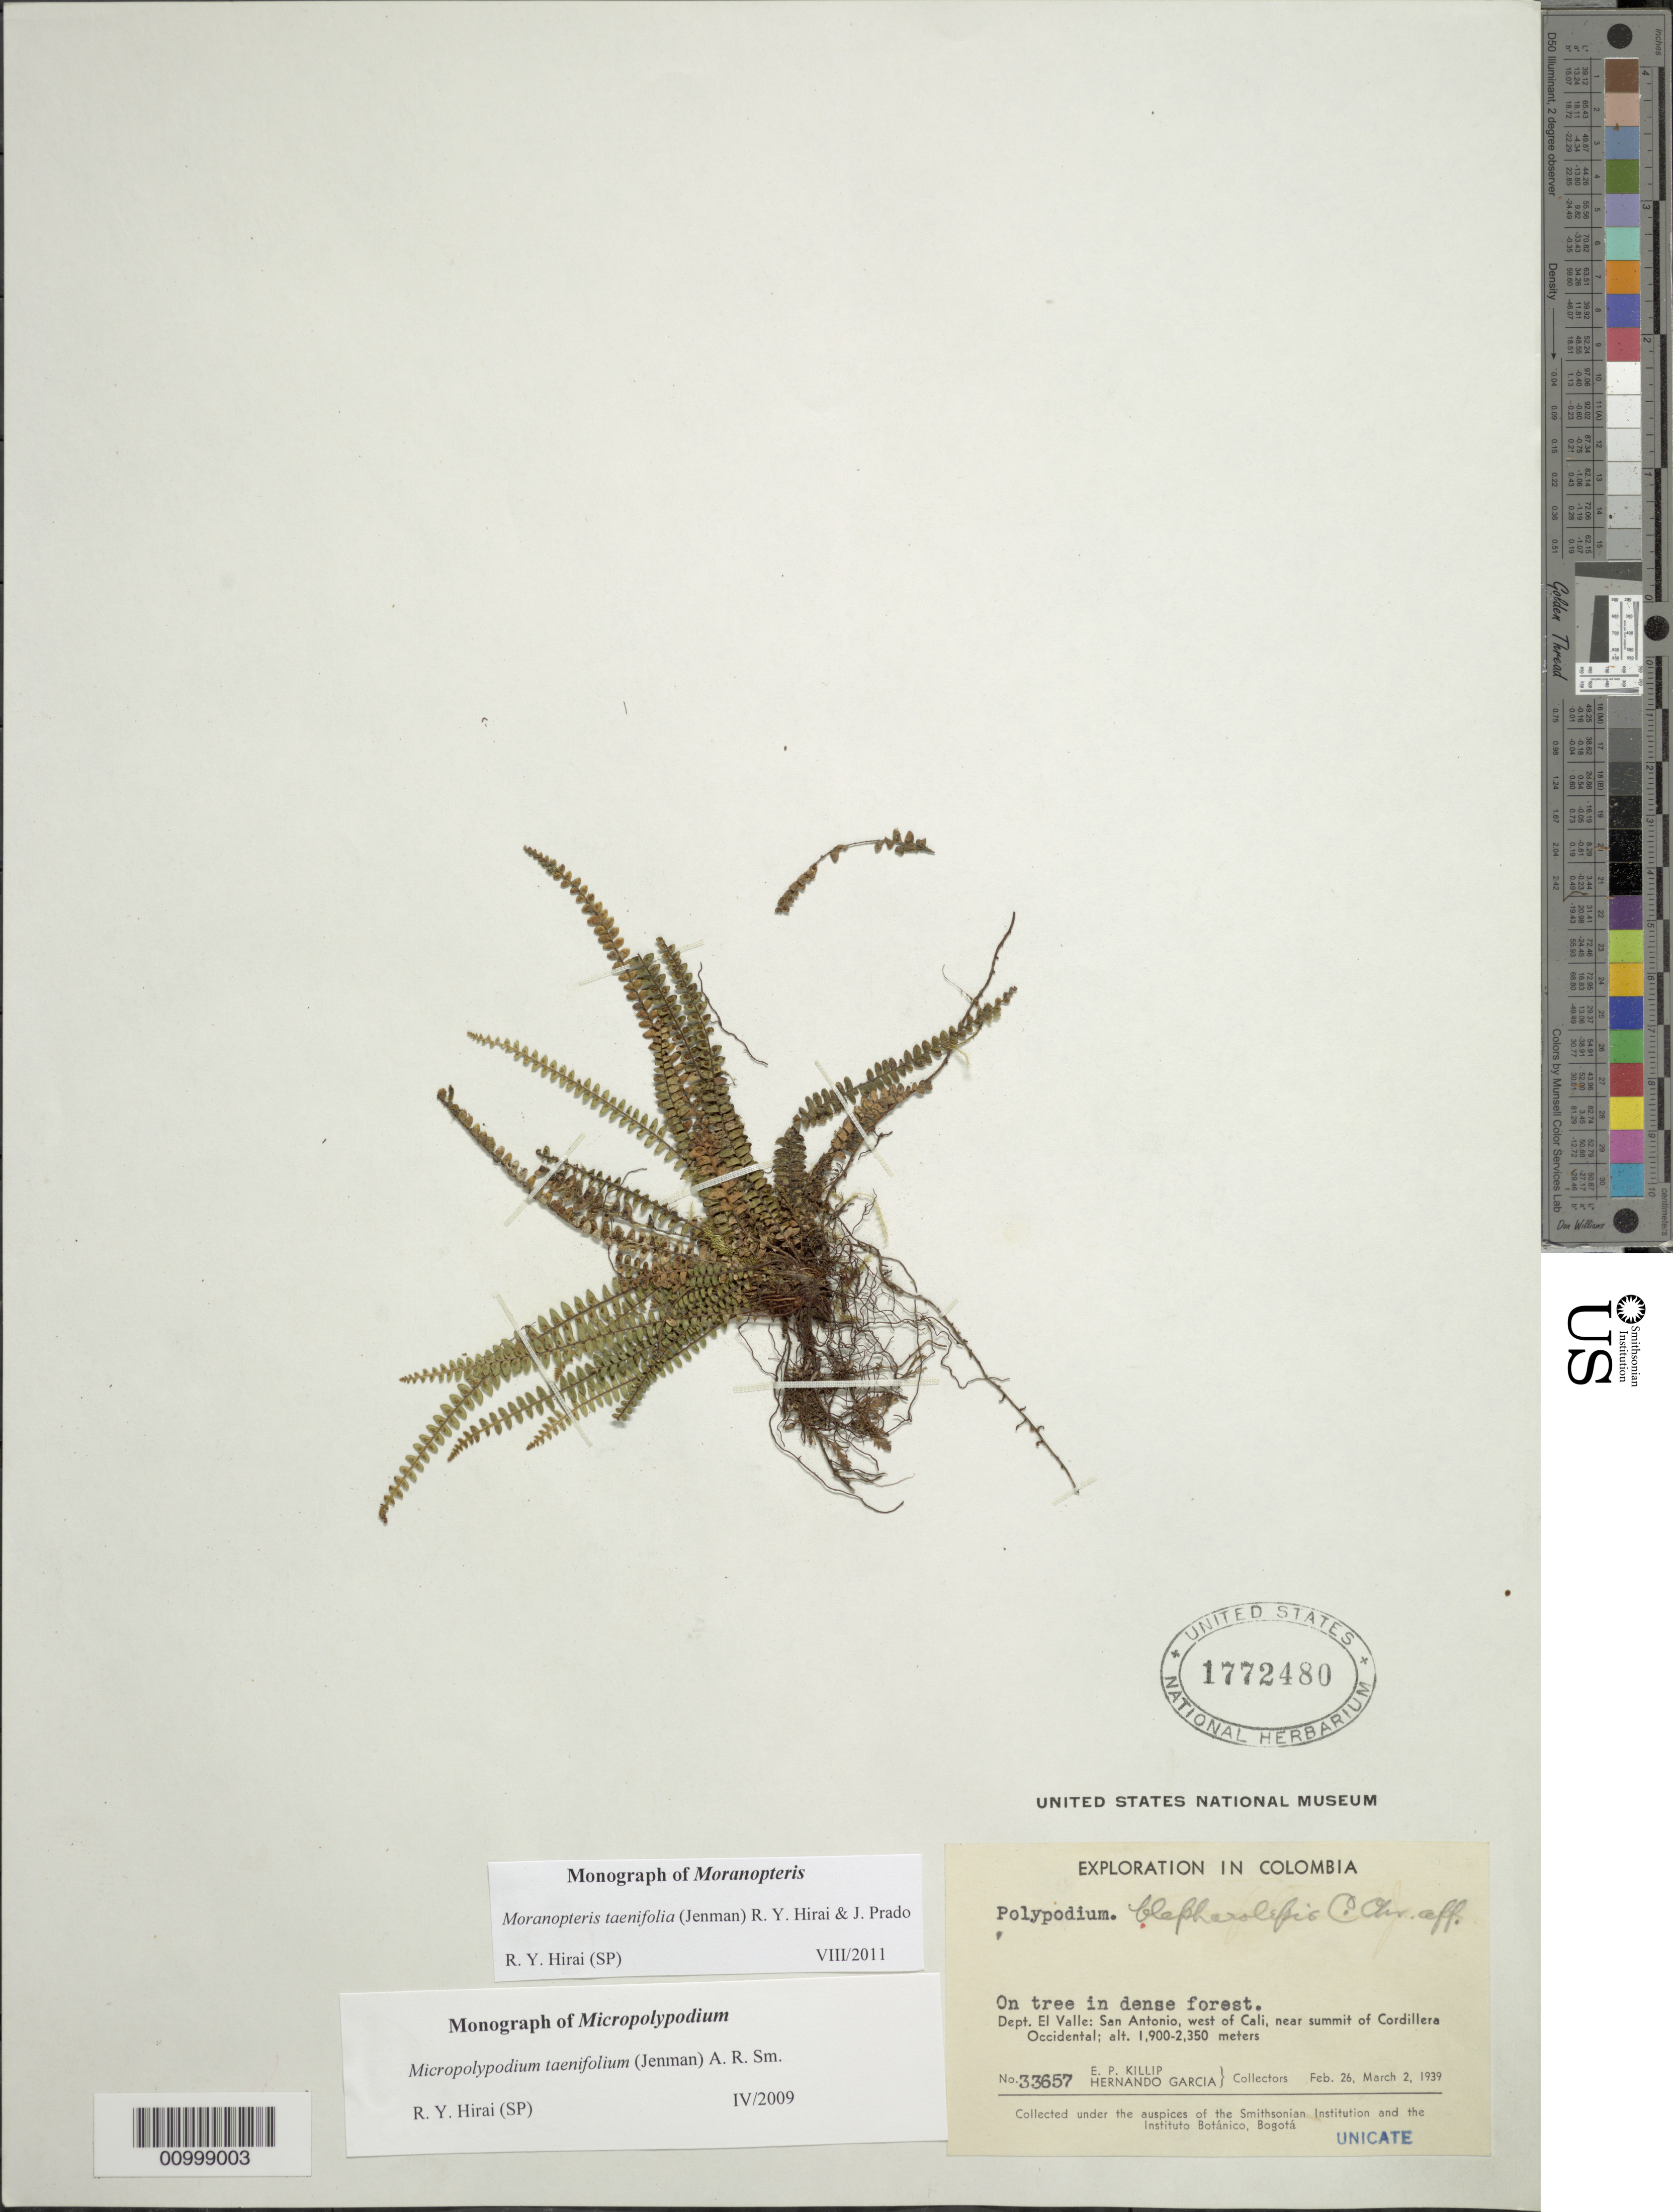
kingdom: Plantae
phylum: Tracheophyta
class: Polypodiopsida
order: Polypodiales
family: Polypodiaceae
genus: Moranopteris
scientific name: Moranopteris taenifolia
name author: (Jenman) R. Y. Hirai & J. Prado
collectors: E. P. Killip & H. Garcia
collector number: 33657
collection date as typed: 26 Feb - 2 March 1939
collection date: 1939-02-26/1939-03-02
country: Colombia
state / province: Valle del Cauca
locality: San Antonio, W of Cali, near summit of Cordillera Occidental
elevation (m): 1900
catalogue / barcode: US 1772480